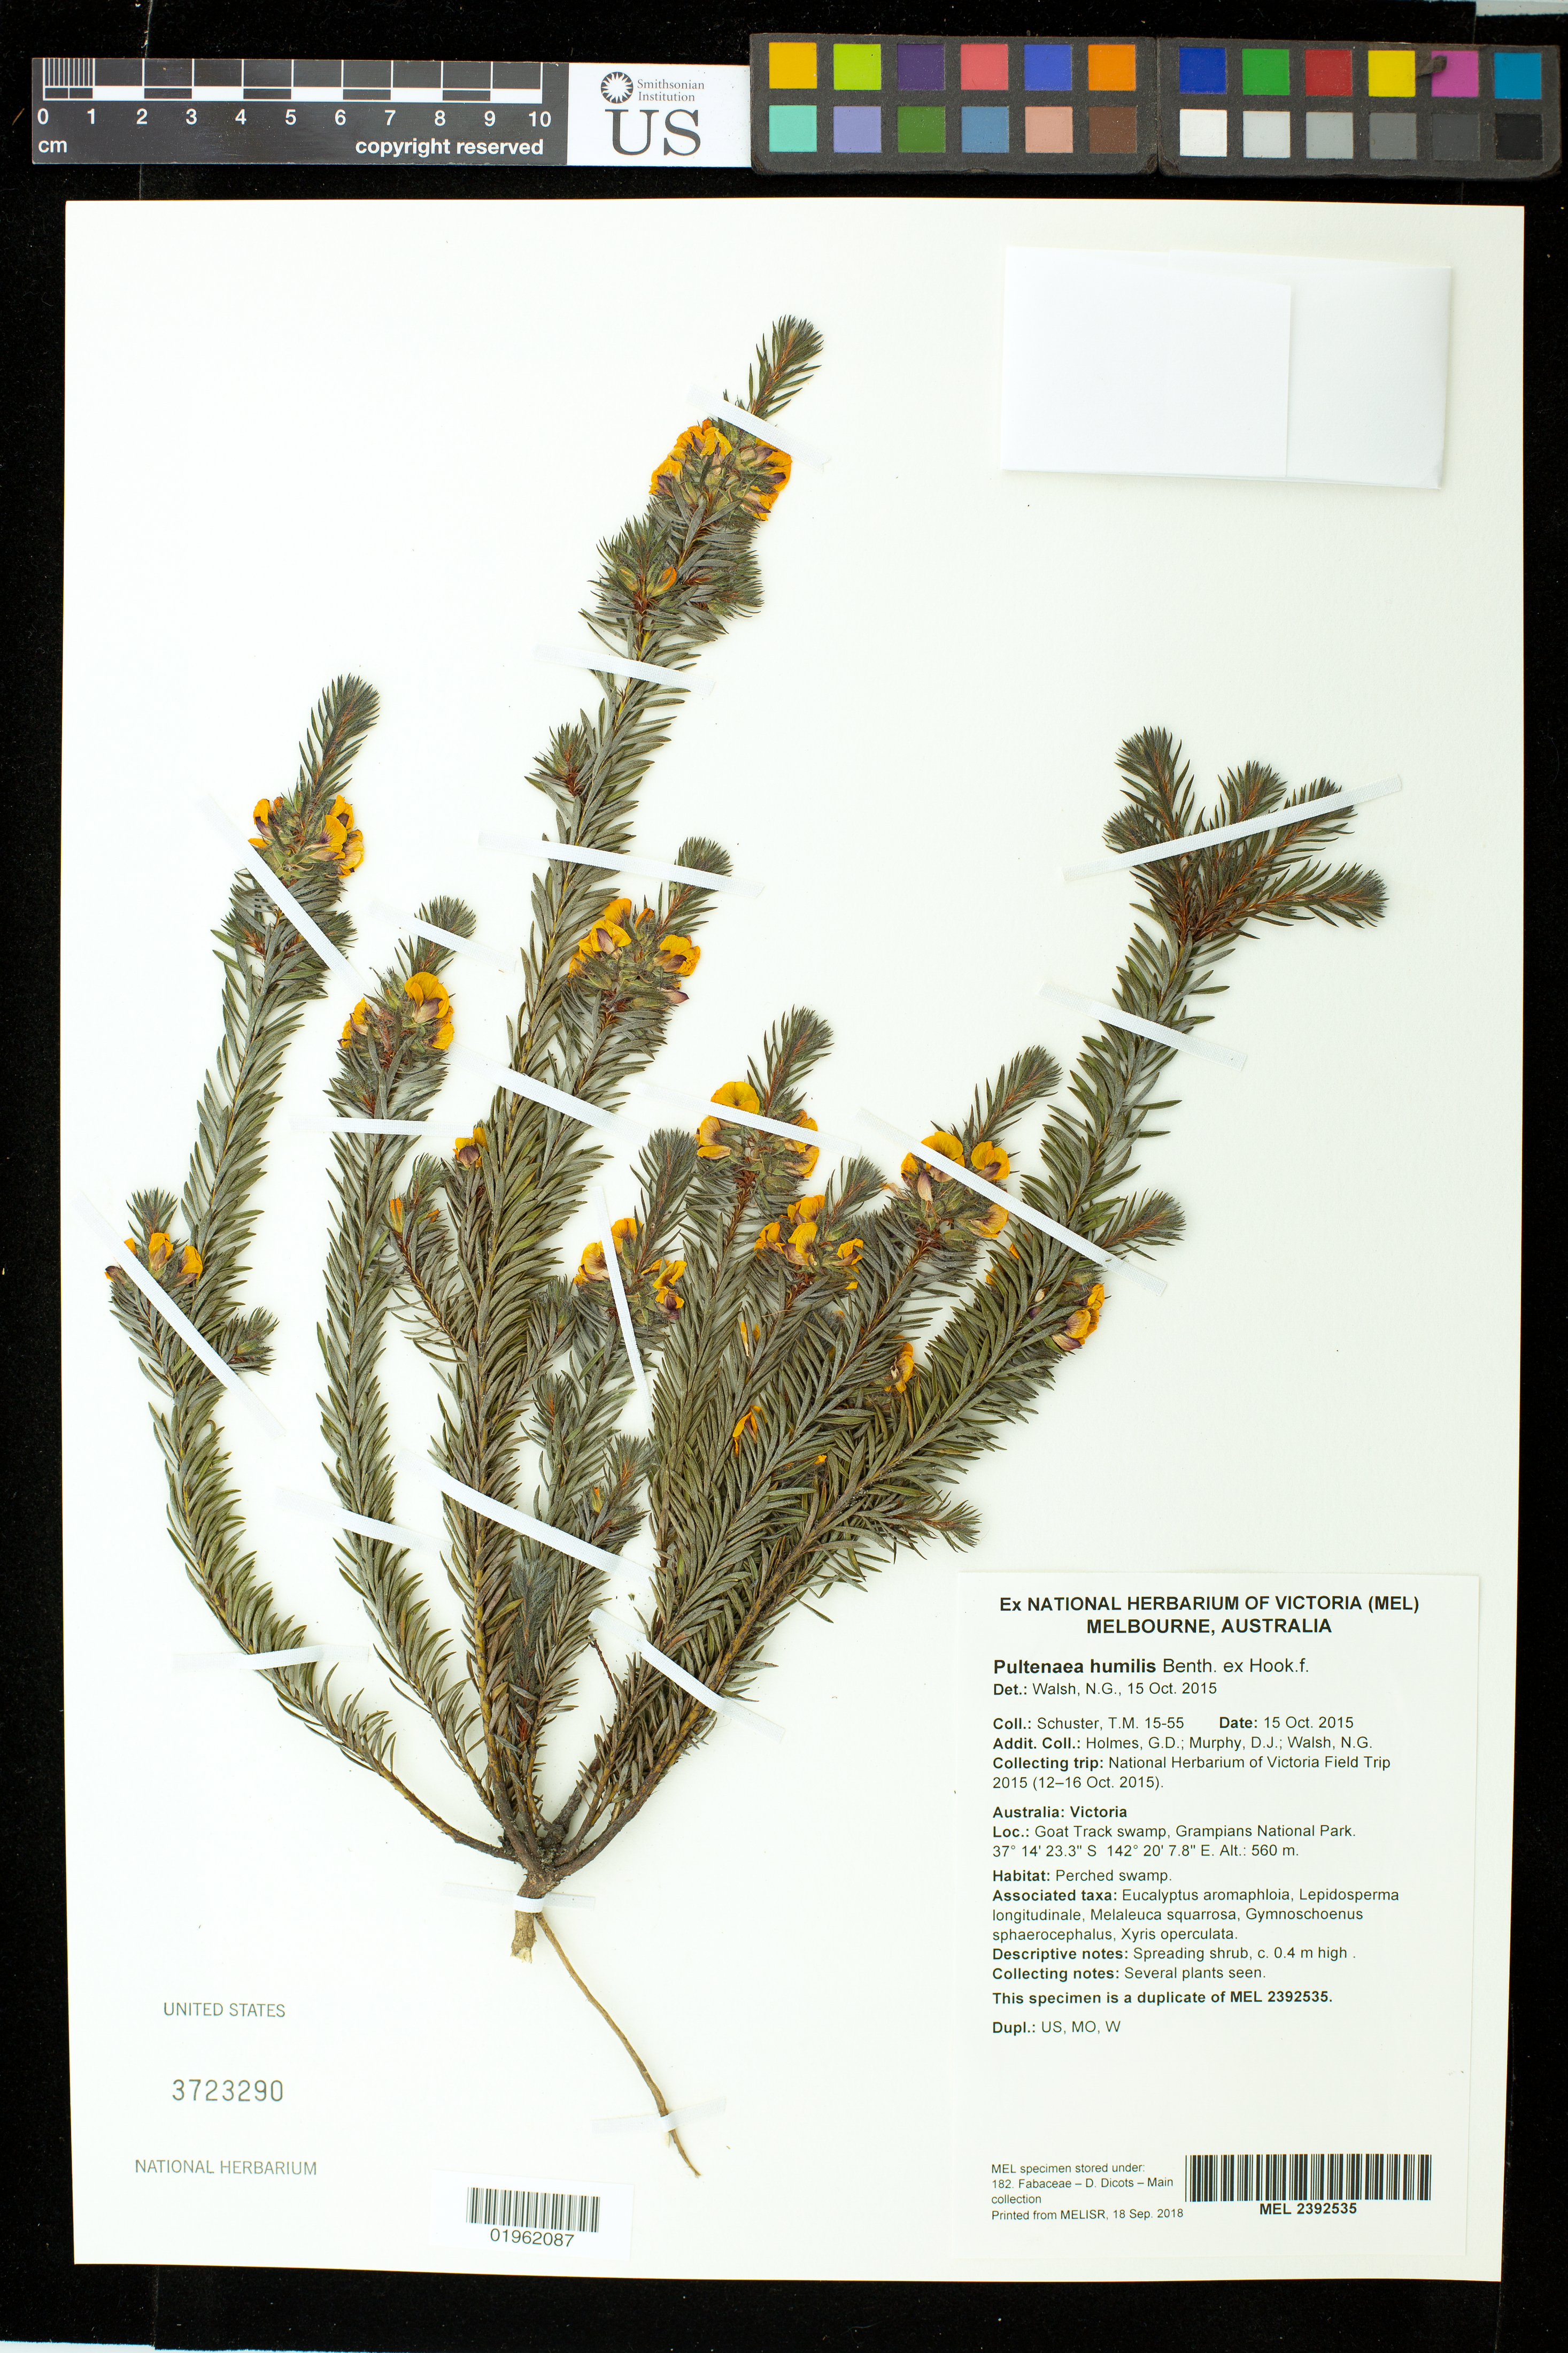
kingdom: Plantae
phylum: Tracheophyta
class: Magnoliopsida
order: Fabales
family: Fabaceae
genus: Pultenaea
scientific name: Pultenaea humilis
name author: Hook. f.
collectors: T. Schuster, G. Holmes, D. Murphy & N. Walsh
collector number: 15-55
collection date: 2013-10-15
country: Australia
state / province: Victoria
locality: Goat Track swamp, Grampians National Park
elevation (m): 560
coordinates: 37° 14' 23.3" S, 142° 20' 7.8" E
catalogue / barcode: US 3723290